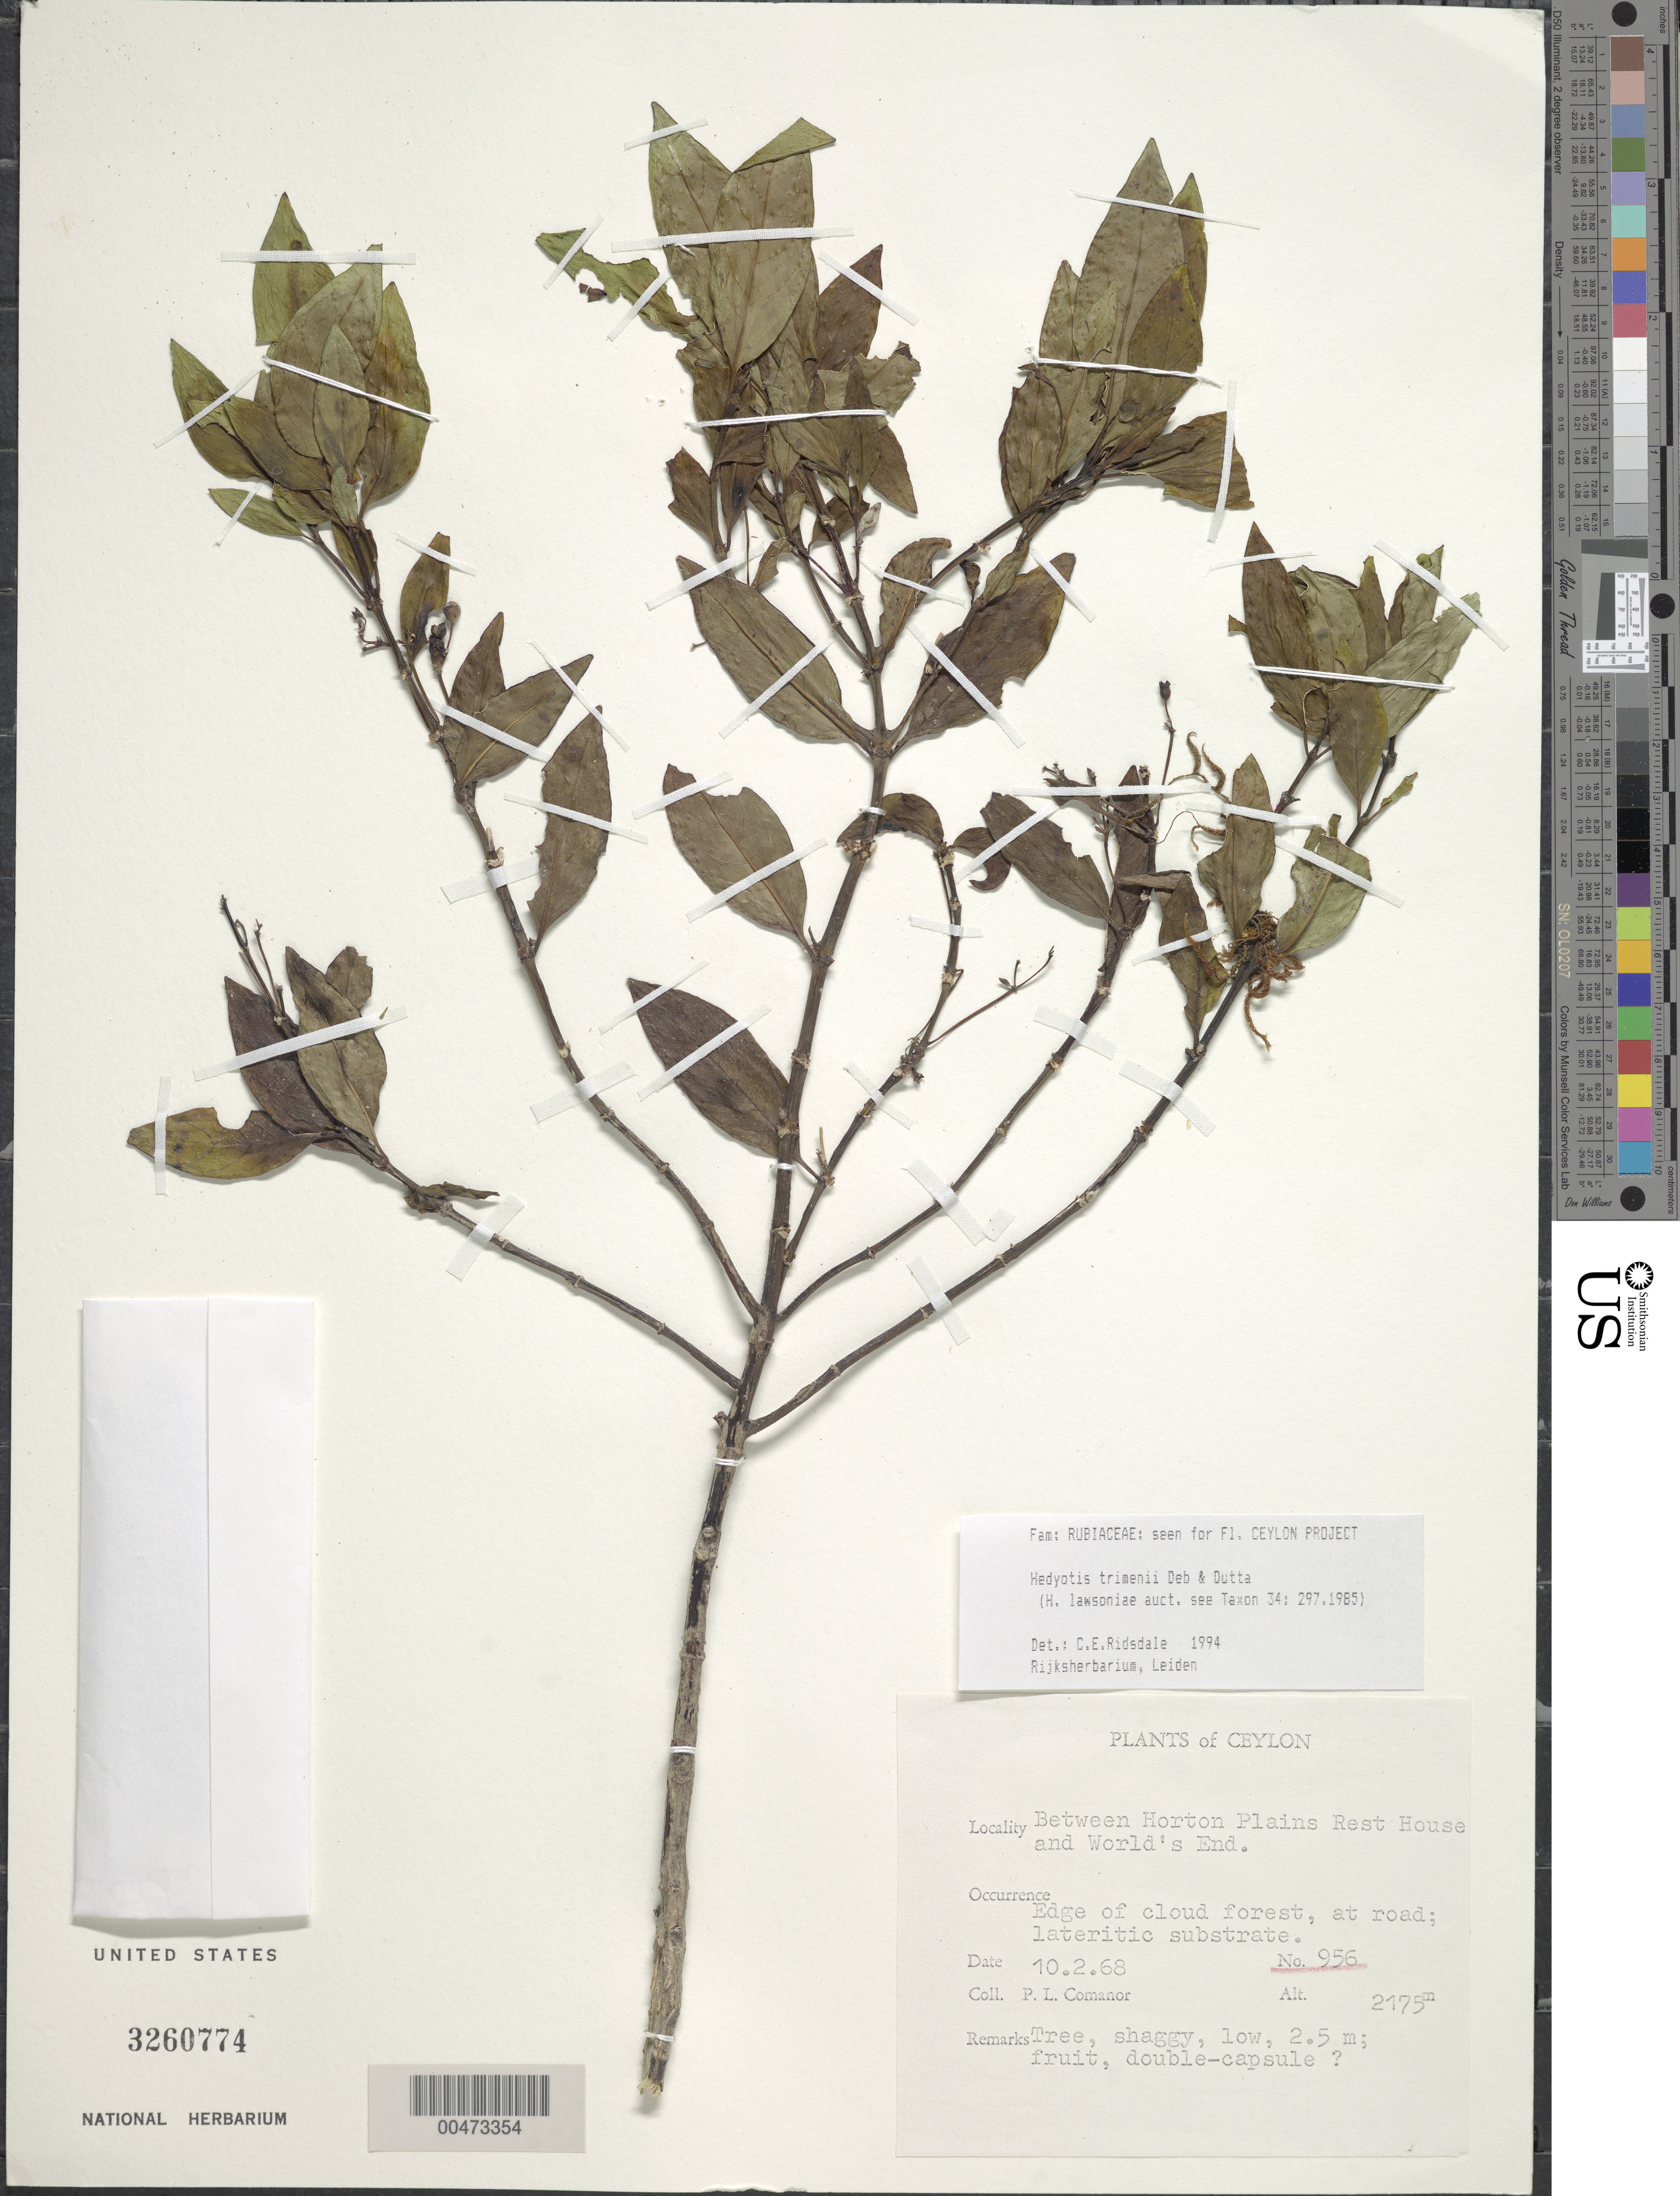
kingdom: Plantae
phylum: Tracheophyta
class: Magnoliopsida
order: Gentianales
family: Rubiaceae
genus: Hedyotis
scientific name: Hedyotis trimenii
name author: Deb & R. Dutta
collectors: P. Comanor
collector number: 956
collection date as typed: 10 Feb 1968 or 02 Oct 1968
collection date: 1968-02-10 or 1968-10-02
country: Sri Lanka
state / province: Central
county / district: Nuwara Eliya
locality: between Horton Plains Rest House and "World's End"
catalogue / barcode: US 3260774